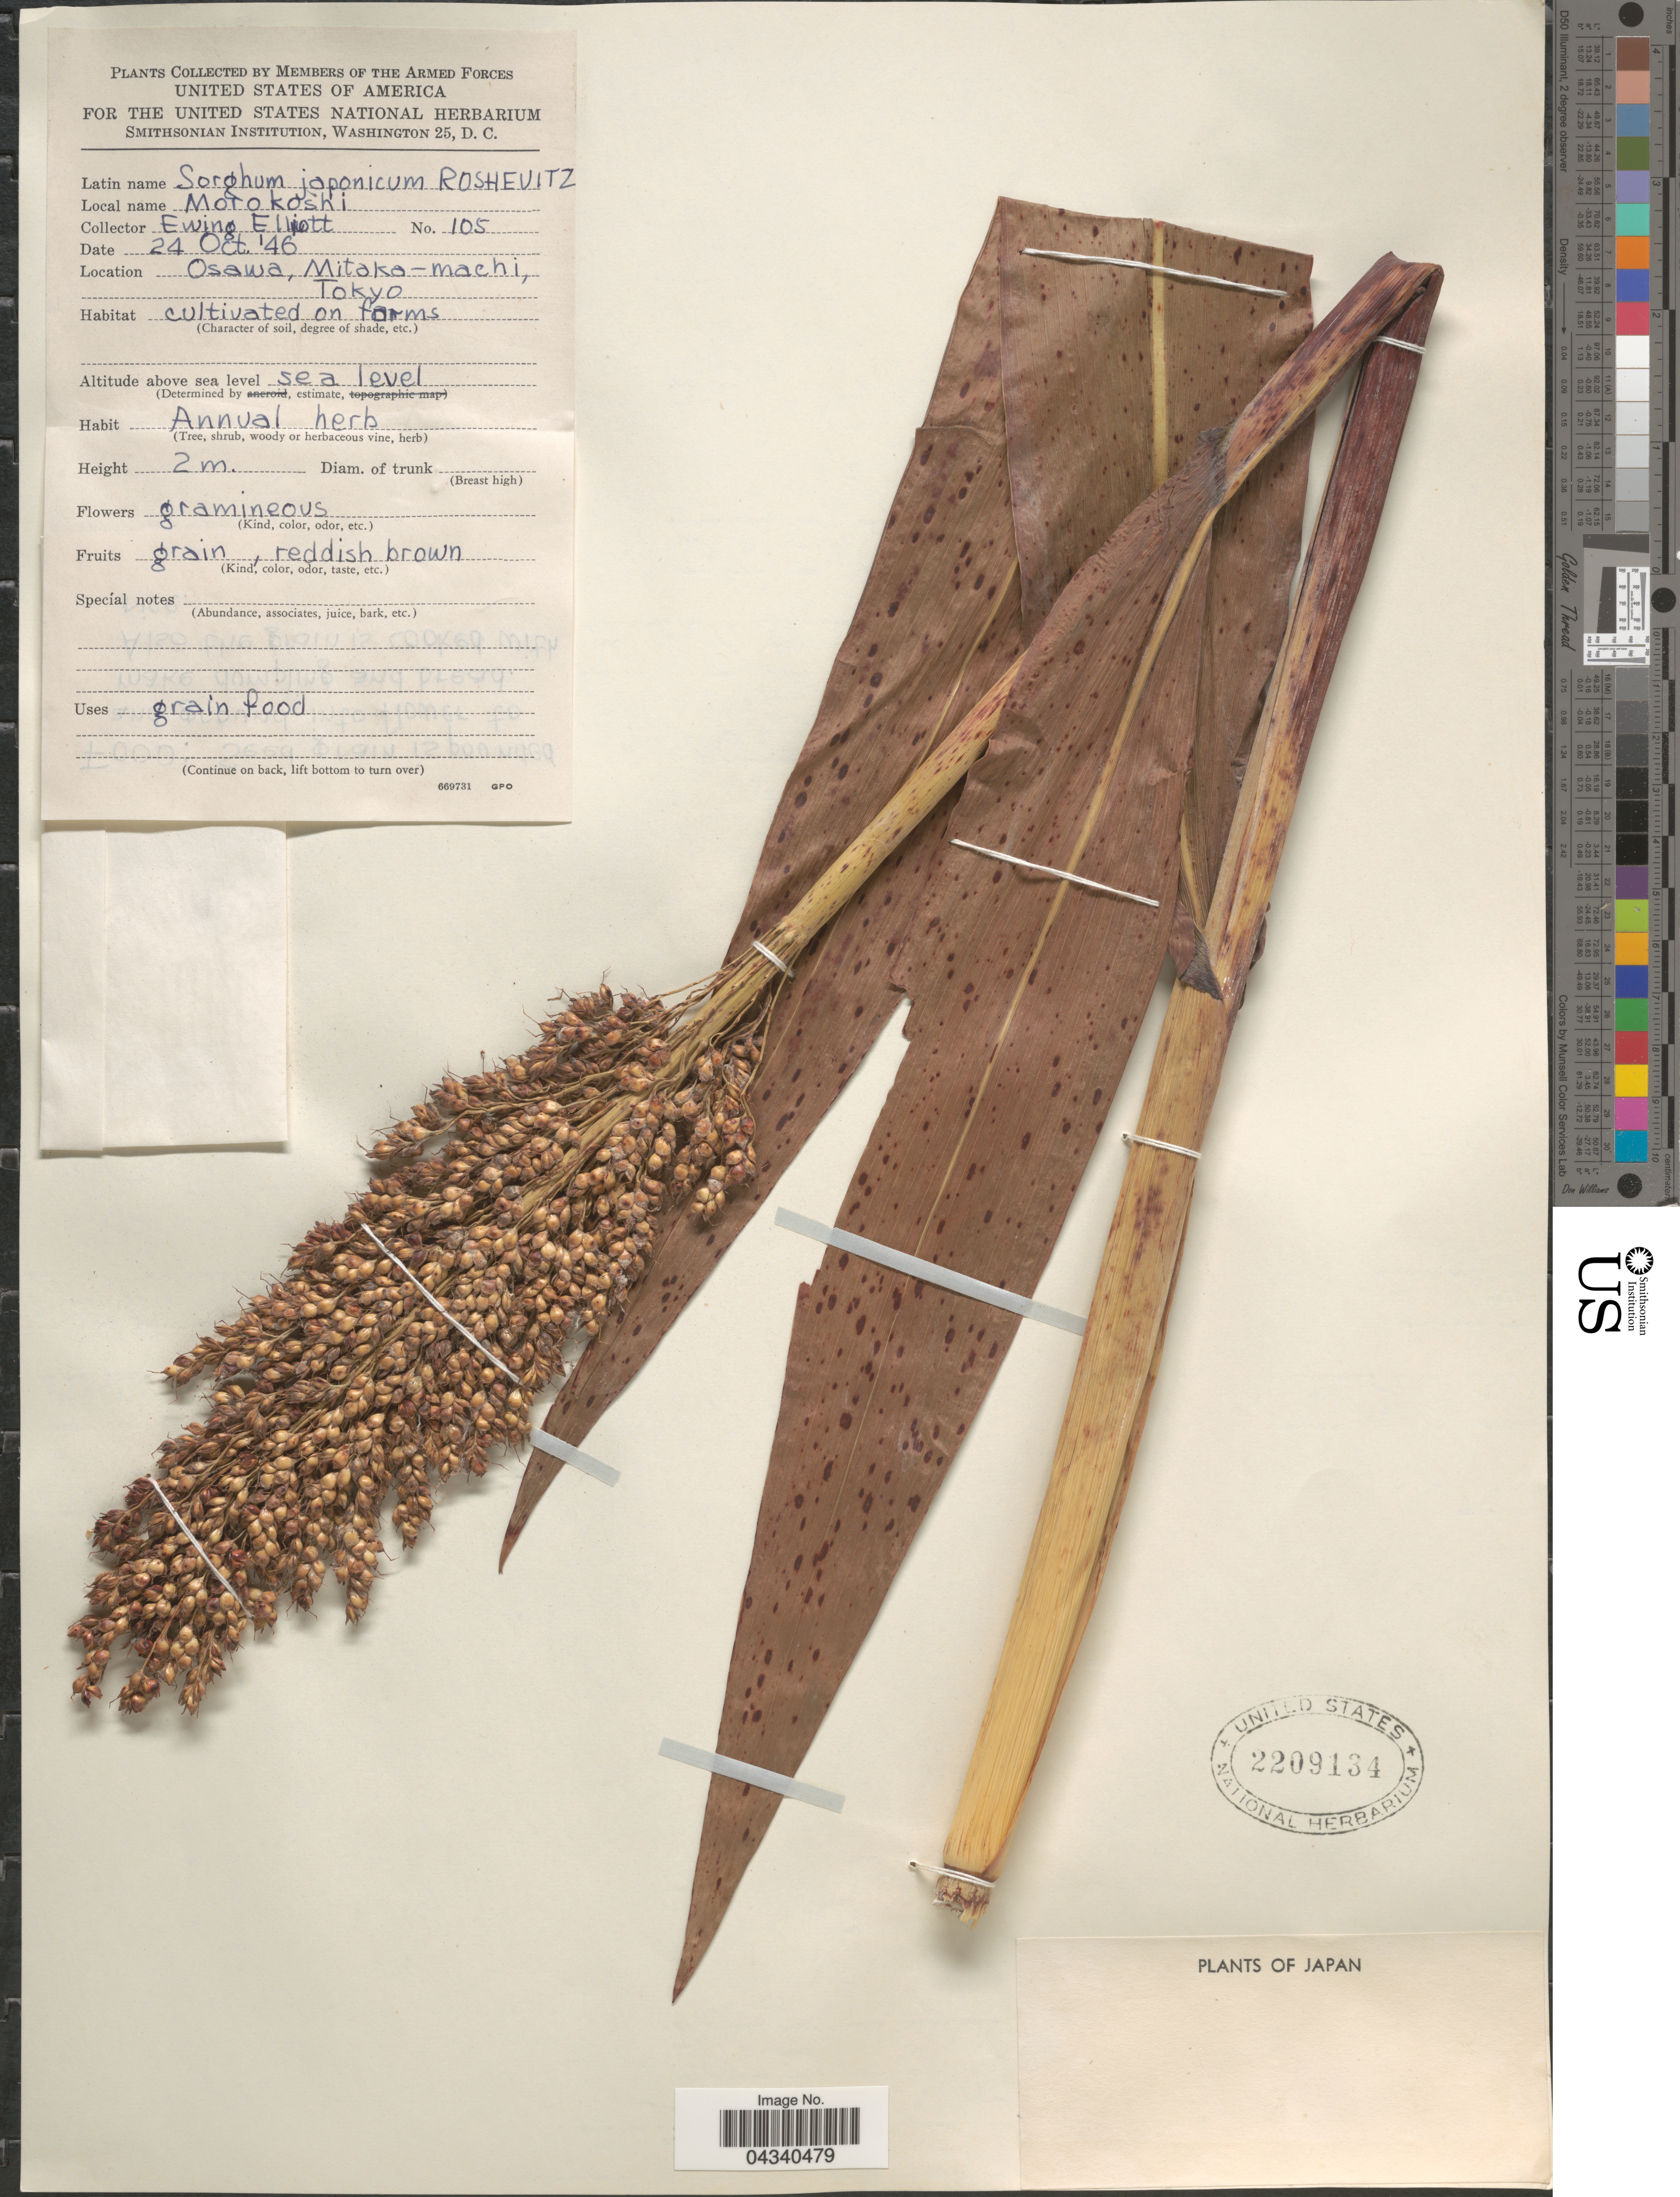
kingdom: Plantae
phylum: Tracheophyta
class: Liliopsida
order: Poales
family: Poaceae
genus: Sorghum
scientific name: Sorghum bicolor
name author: (L.) Moench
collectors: E. Elliott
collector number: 105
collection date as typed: Transcribed d/m/y: 24/10/46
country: Japan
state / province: Tokyo, Federal City of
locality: Osawa, Mitaka-machi.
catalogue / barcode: US 2209134